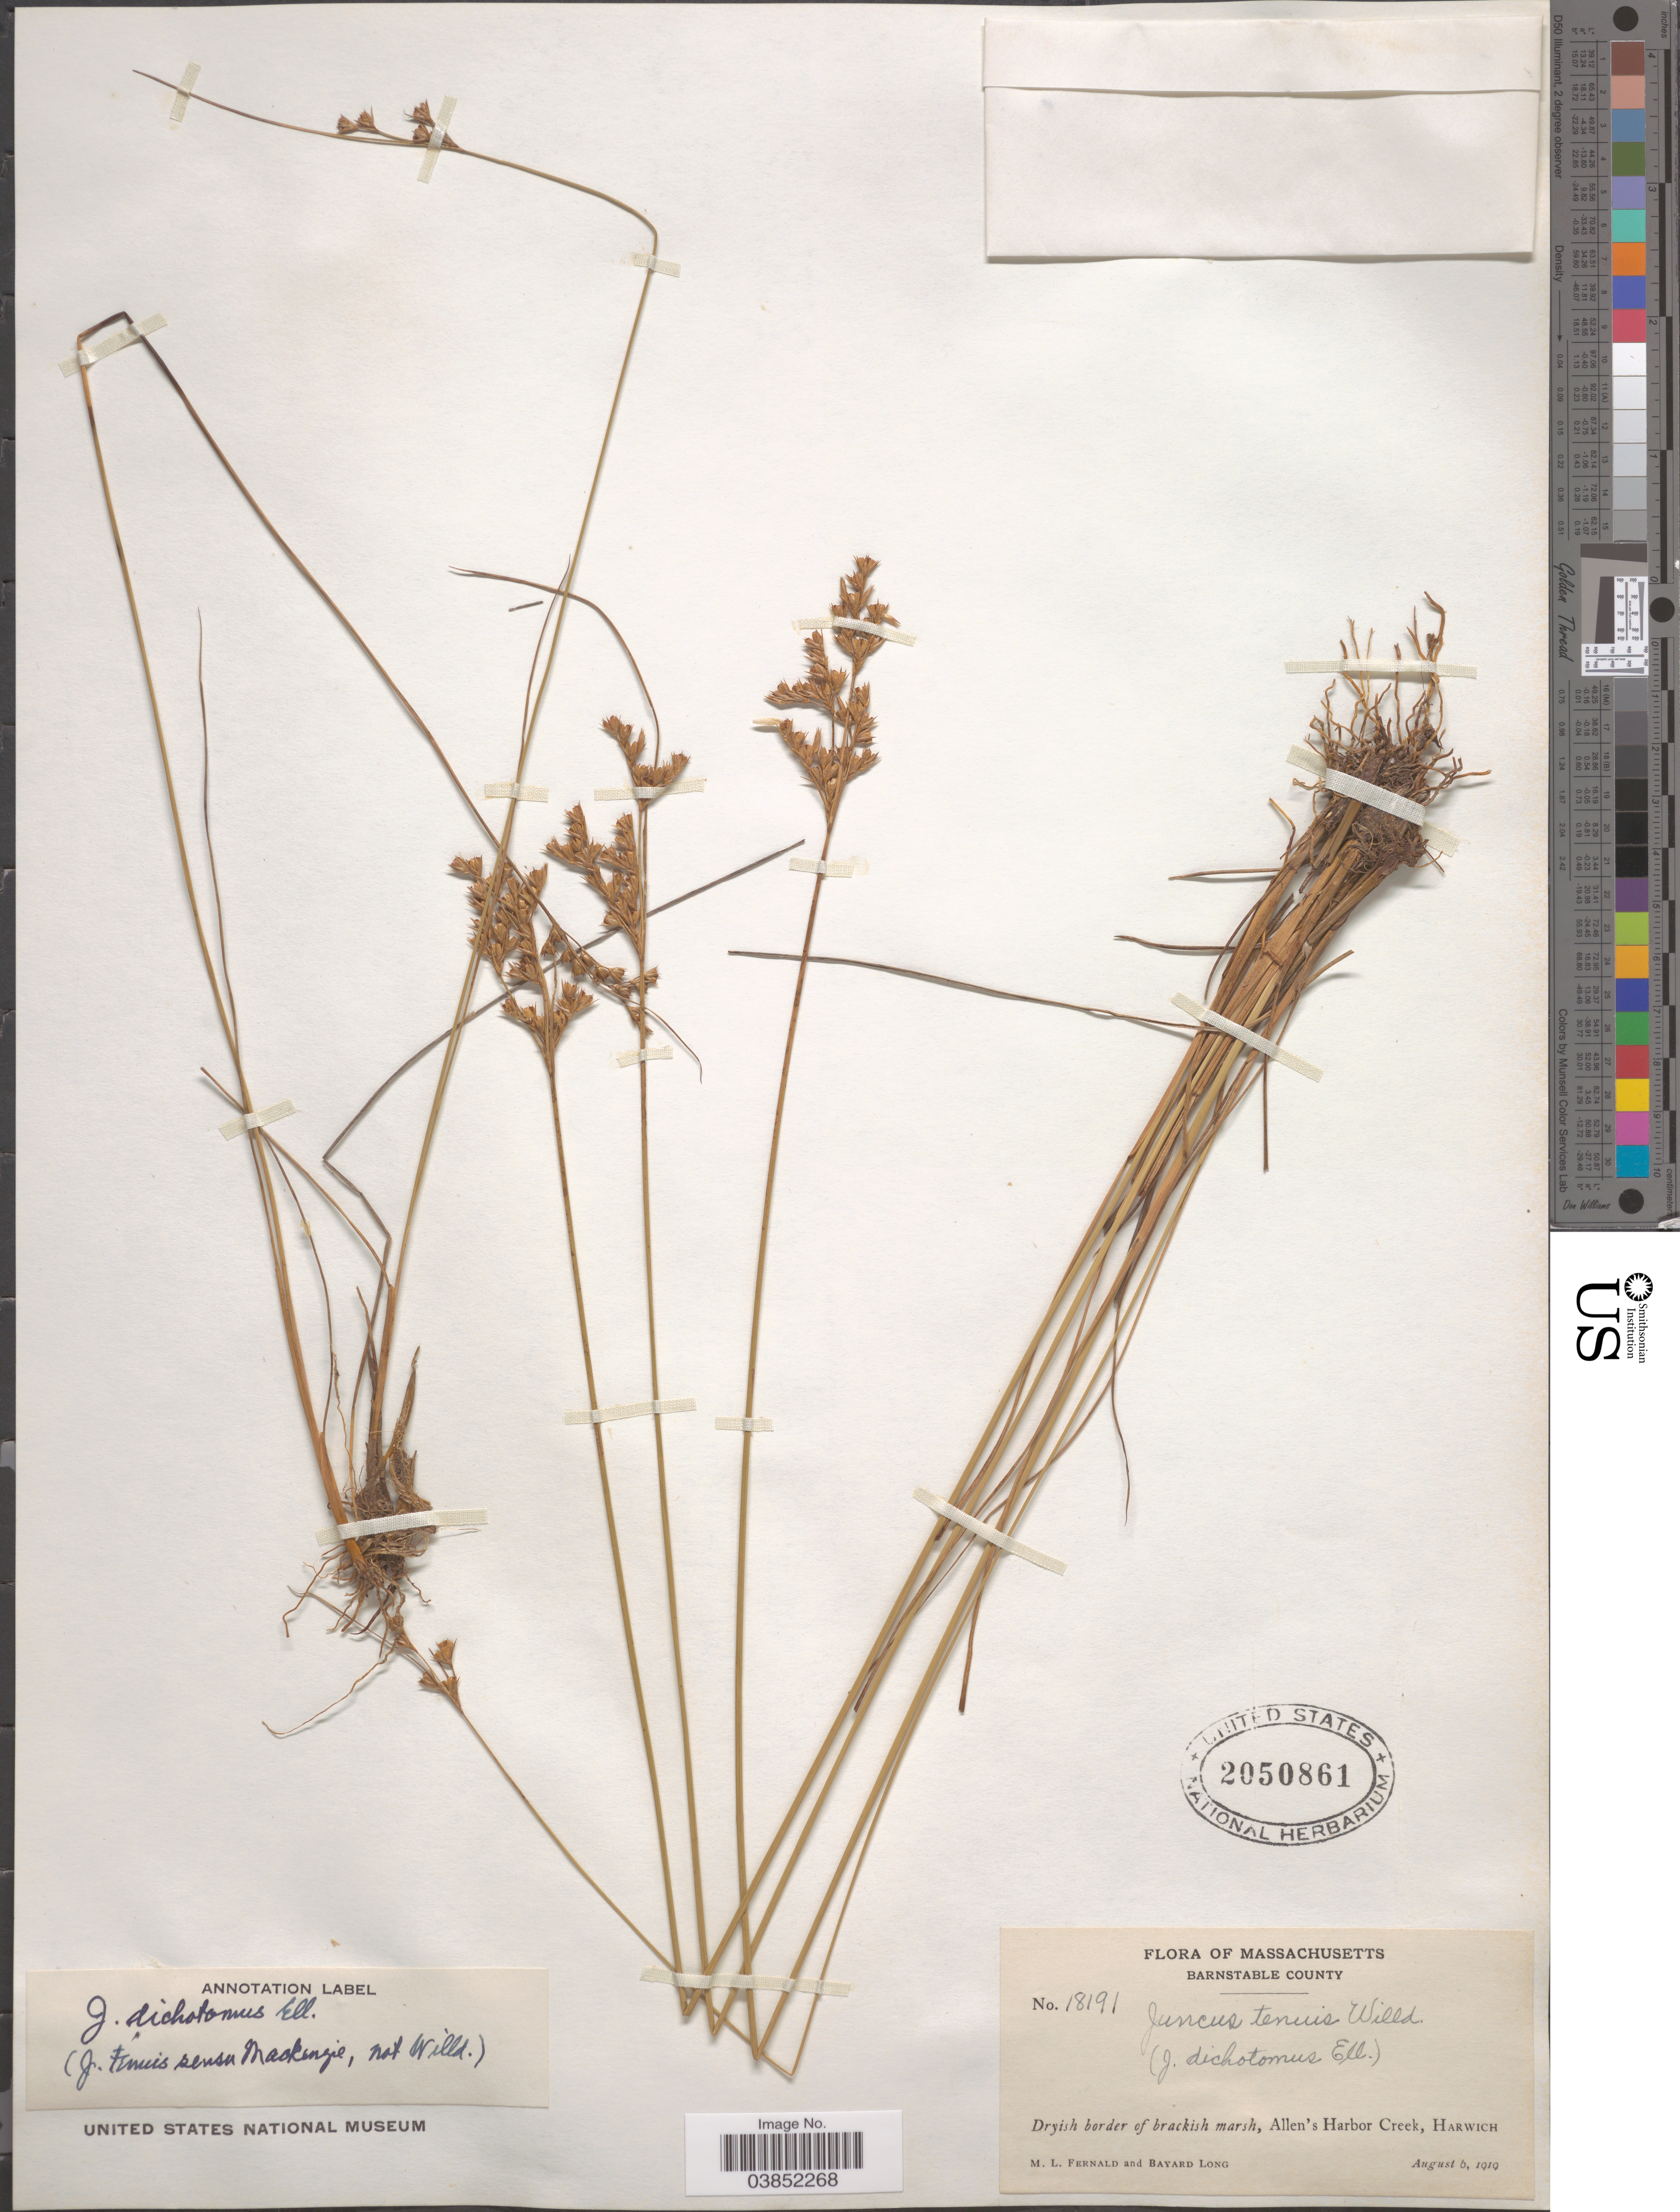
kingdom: Plantae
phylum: Tracheophyta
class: Liliopsida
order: Poales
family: Juncaceae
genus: Juncus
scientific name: Juncus dichotomus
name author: Elliott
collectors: M. L. Fernald & B. Long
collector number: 18191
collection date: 1919-08-06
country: United States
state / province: Massachusetts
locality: Barnstable County. Dryish border of brackish marsh, Allen's Harbor Creek, Harwich.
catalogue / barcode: US 2050861